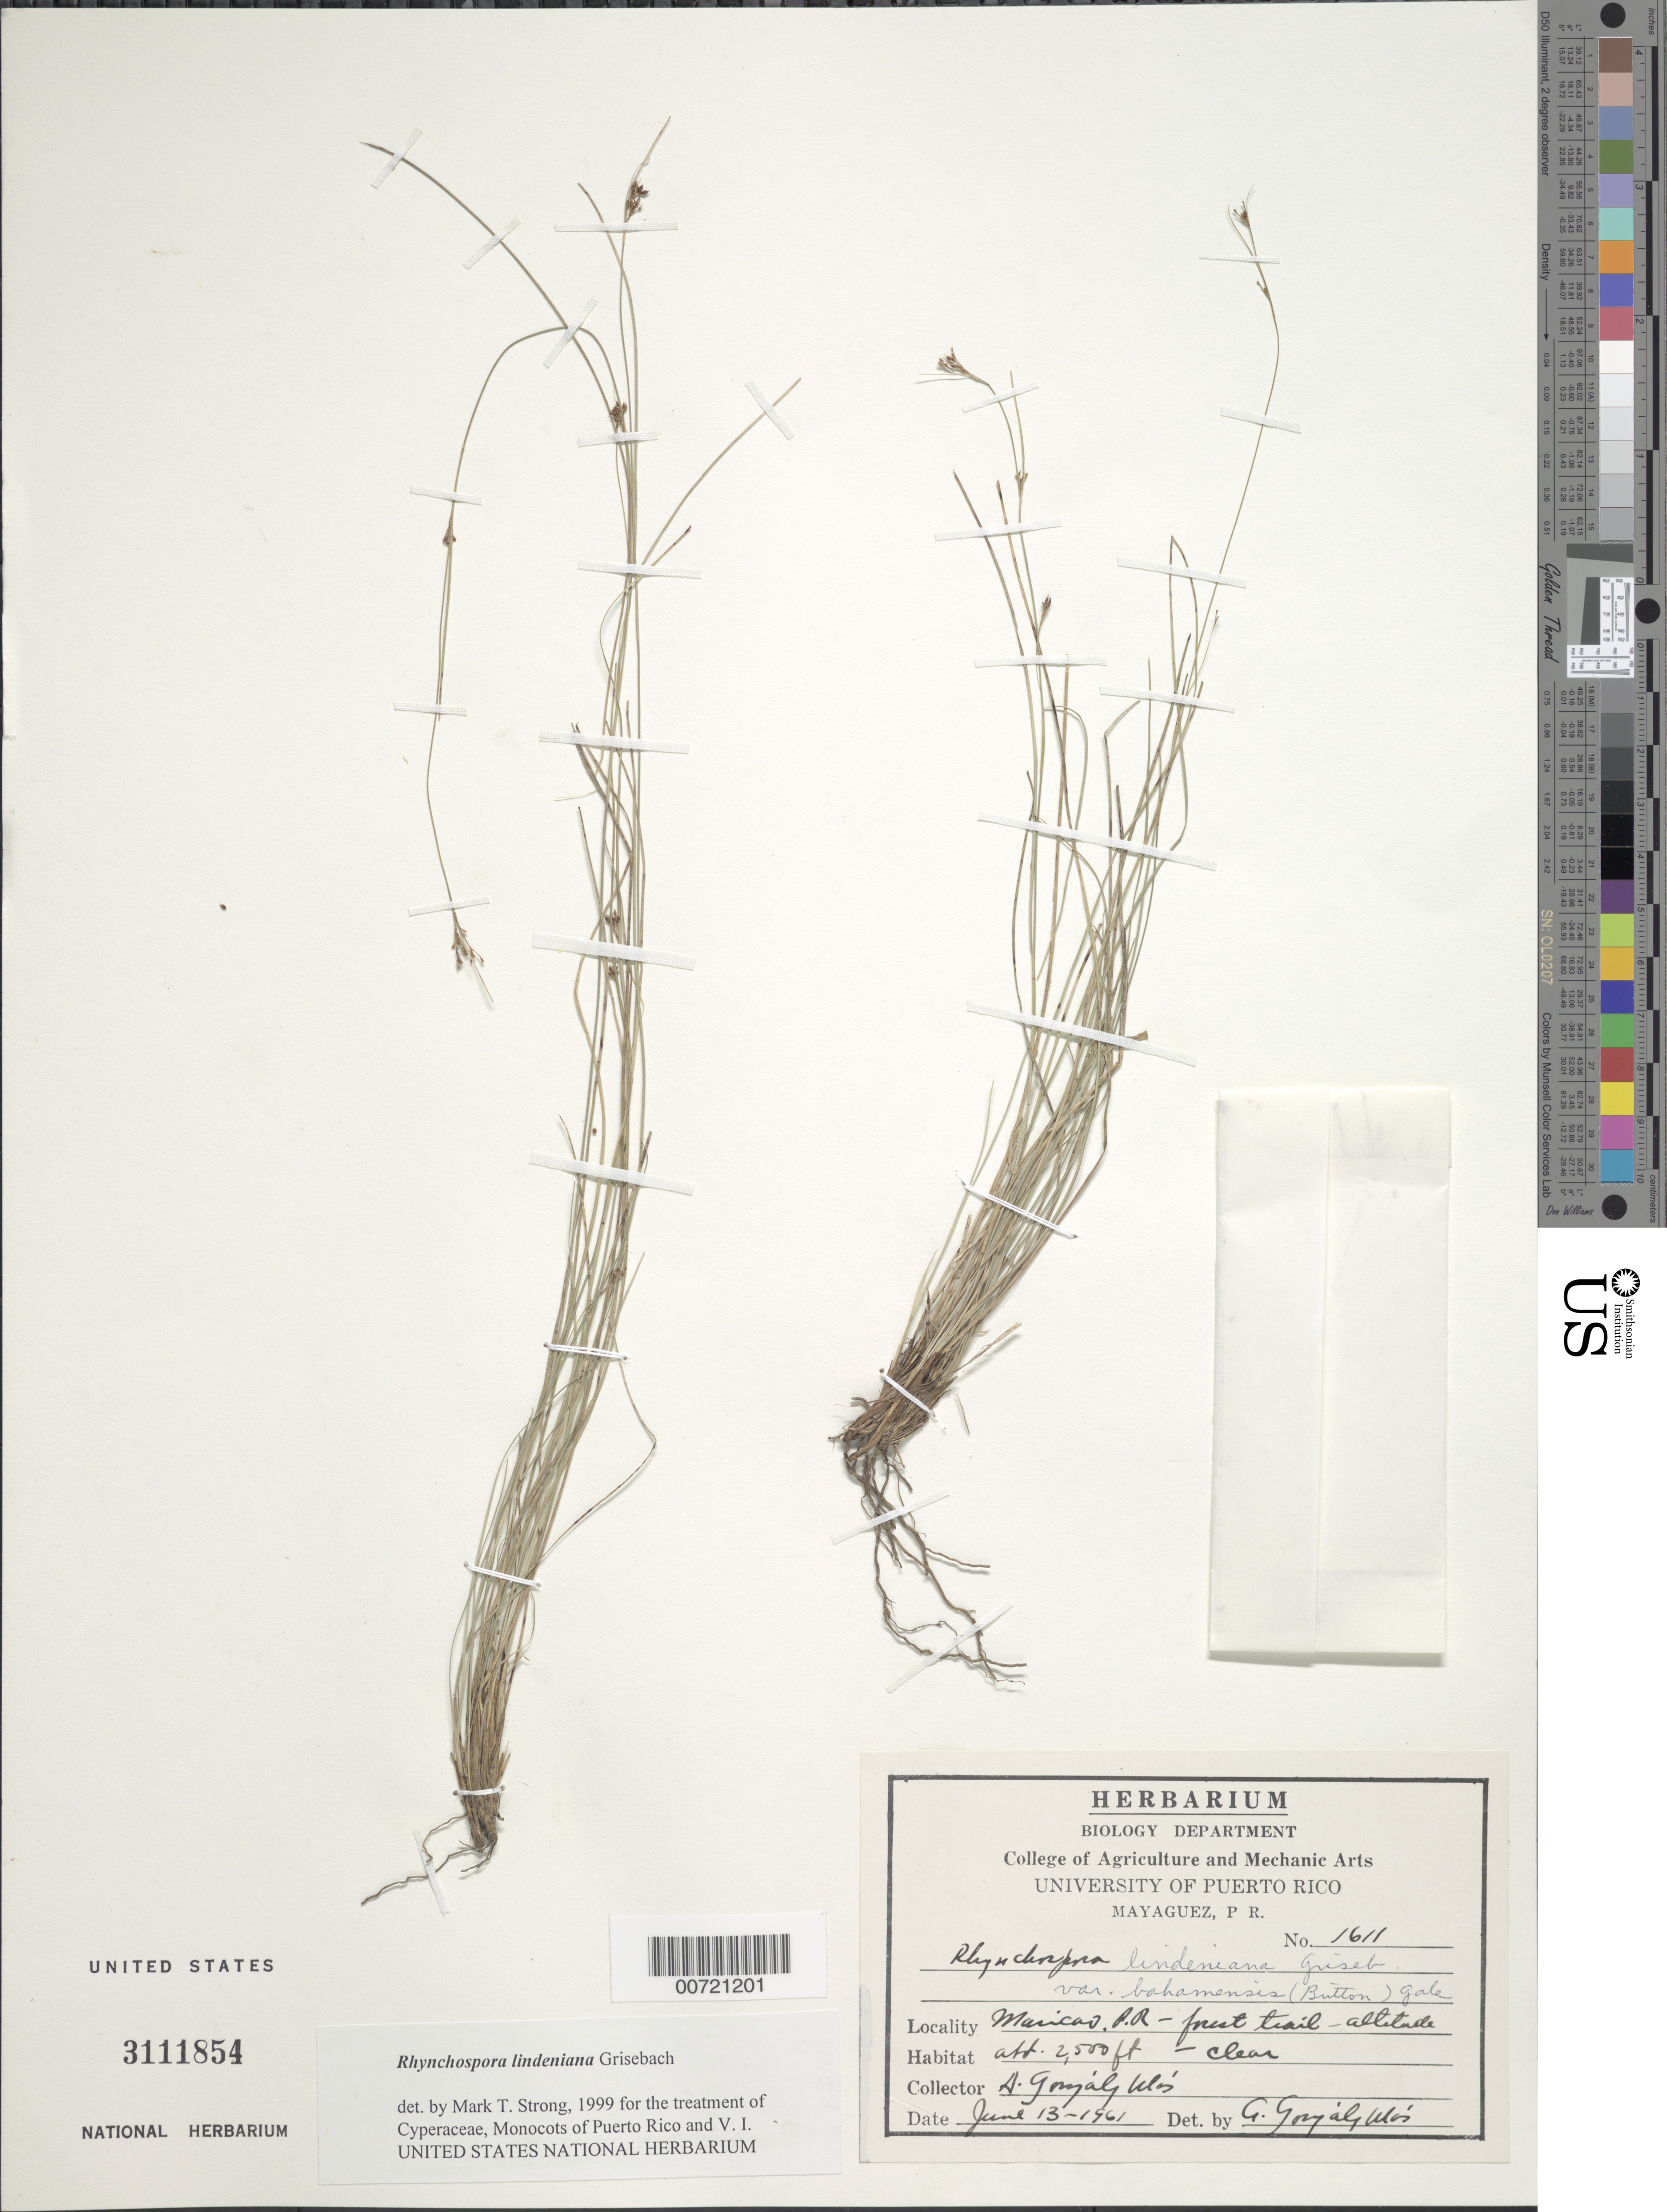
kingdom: Plantae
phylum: Tracheophyta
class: Liliopsida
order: Poales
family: Cyperaceae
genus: Rhynchospora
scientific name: Rhynchospora lindeniana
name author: Griseb.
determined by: Strong, M. T., (US), Smithsonian Institution - National Museum of Natural History (UNITED STATES)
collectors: A. González Más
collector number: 1611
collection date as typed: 13 Jun 1961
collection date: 1961-06-13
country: Puerto Rico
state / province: Maricao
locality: Maricao, on forest trail.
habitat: Forest trail.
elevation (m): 762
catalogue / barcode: US 3111854